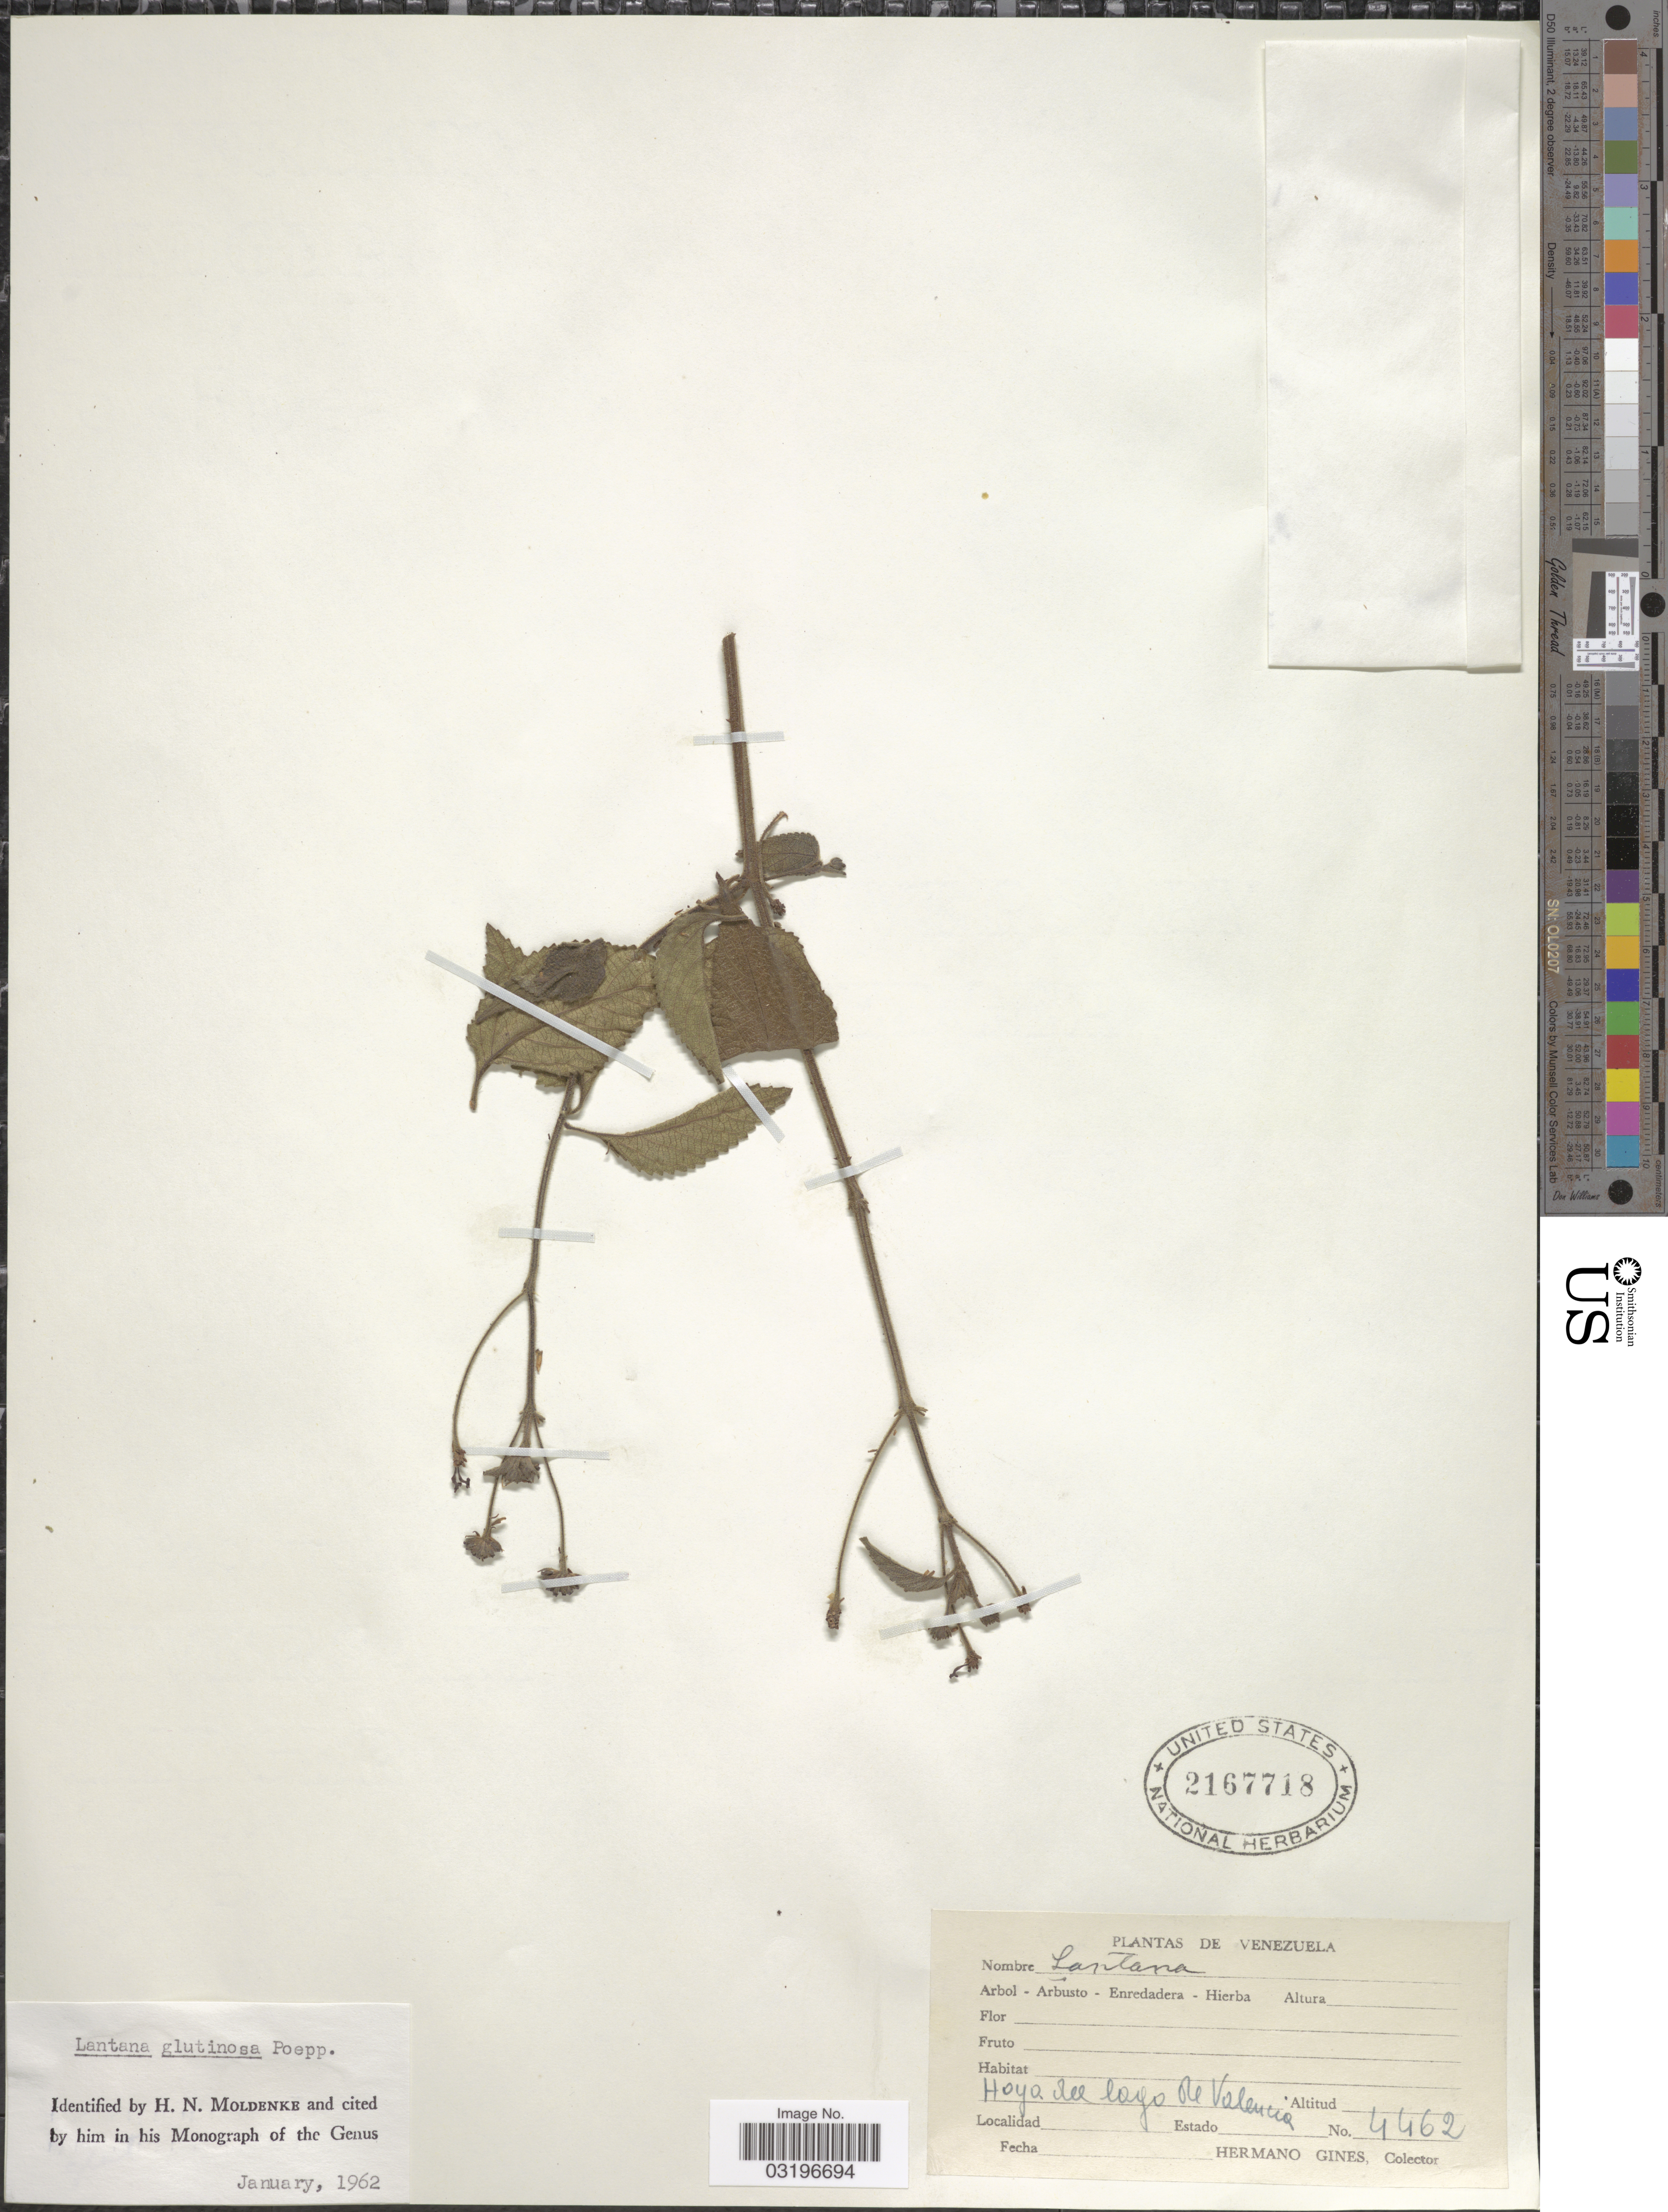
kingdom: Plantae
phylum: Tracheophyta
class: Magnoliopsida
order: Lamiales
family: Verbenaceae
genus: Lantana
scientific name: Lantana glutinosa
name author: Poepp.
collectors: Bro. Gines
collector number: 4462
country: Venezuela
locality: Hoya del lago de Valencia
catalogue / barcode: US 2167718